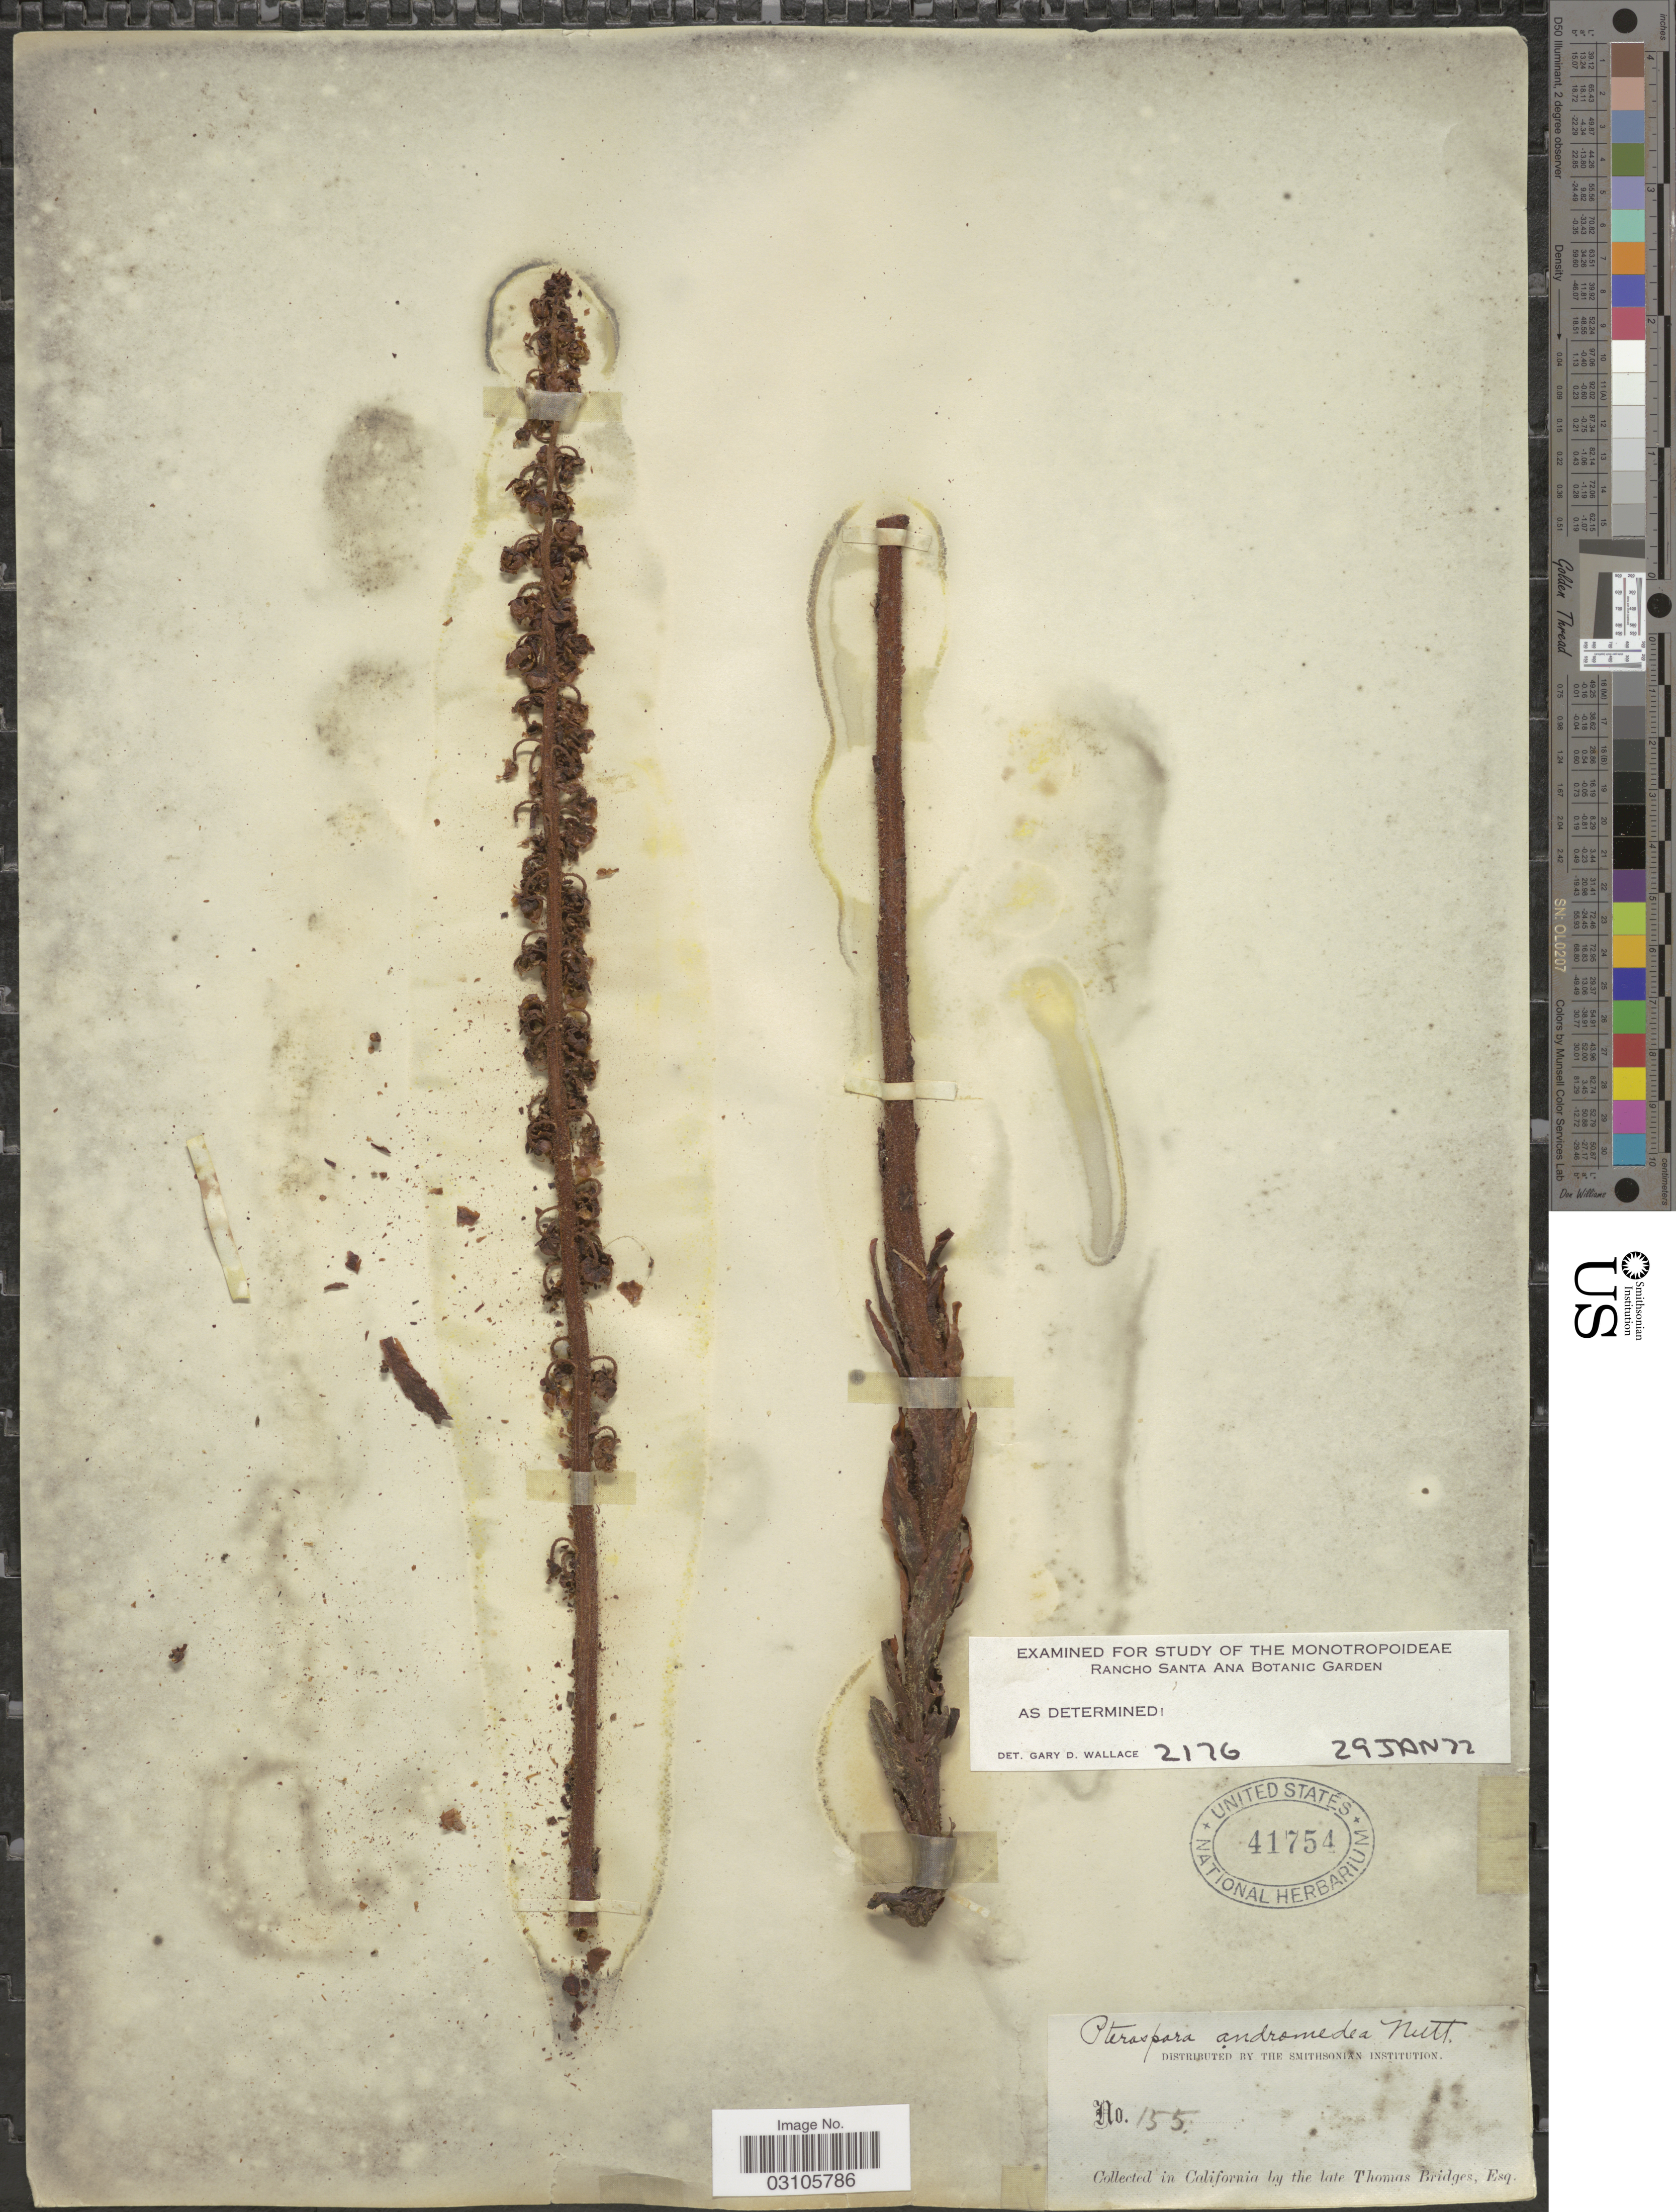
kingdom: Plantae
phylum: Tracheophyta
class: Magnoliopsida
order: Ericales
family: Ericaceae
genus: Pterospora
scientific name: Pterospora andromedea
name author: Nutt.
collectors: T. Bridges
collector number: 155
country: United States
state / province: California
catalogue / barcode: US 41754